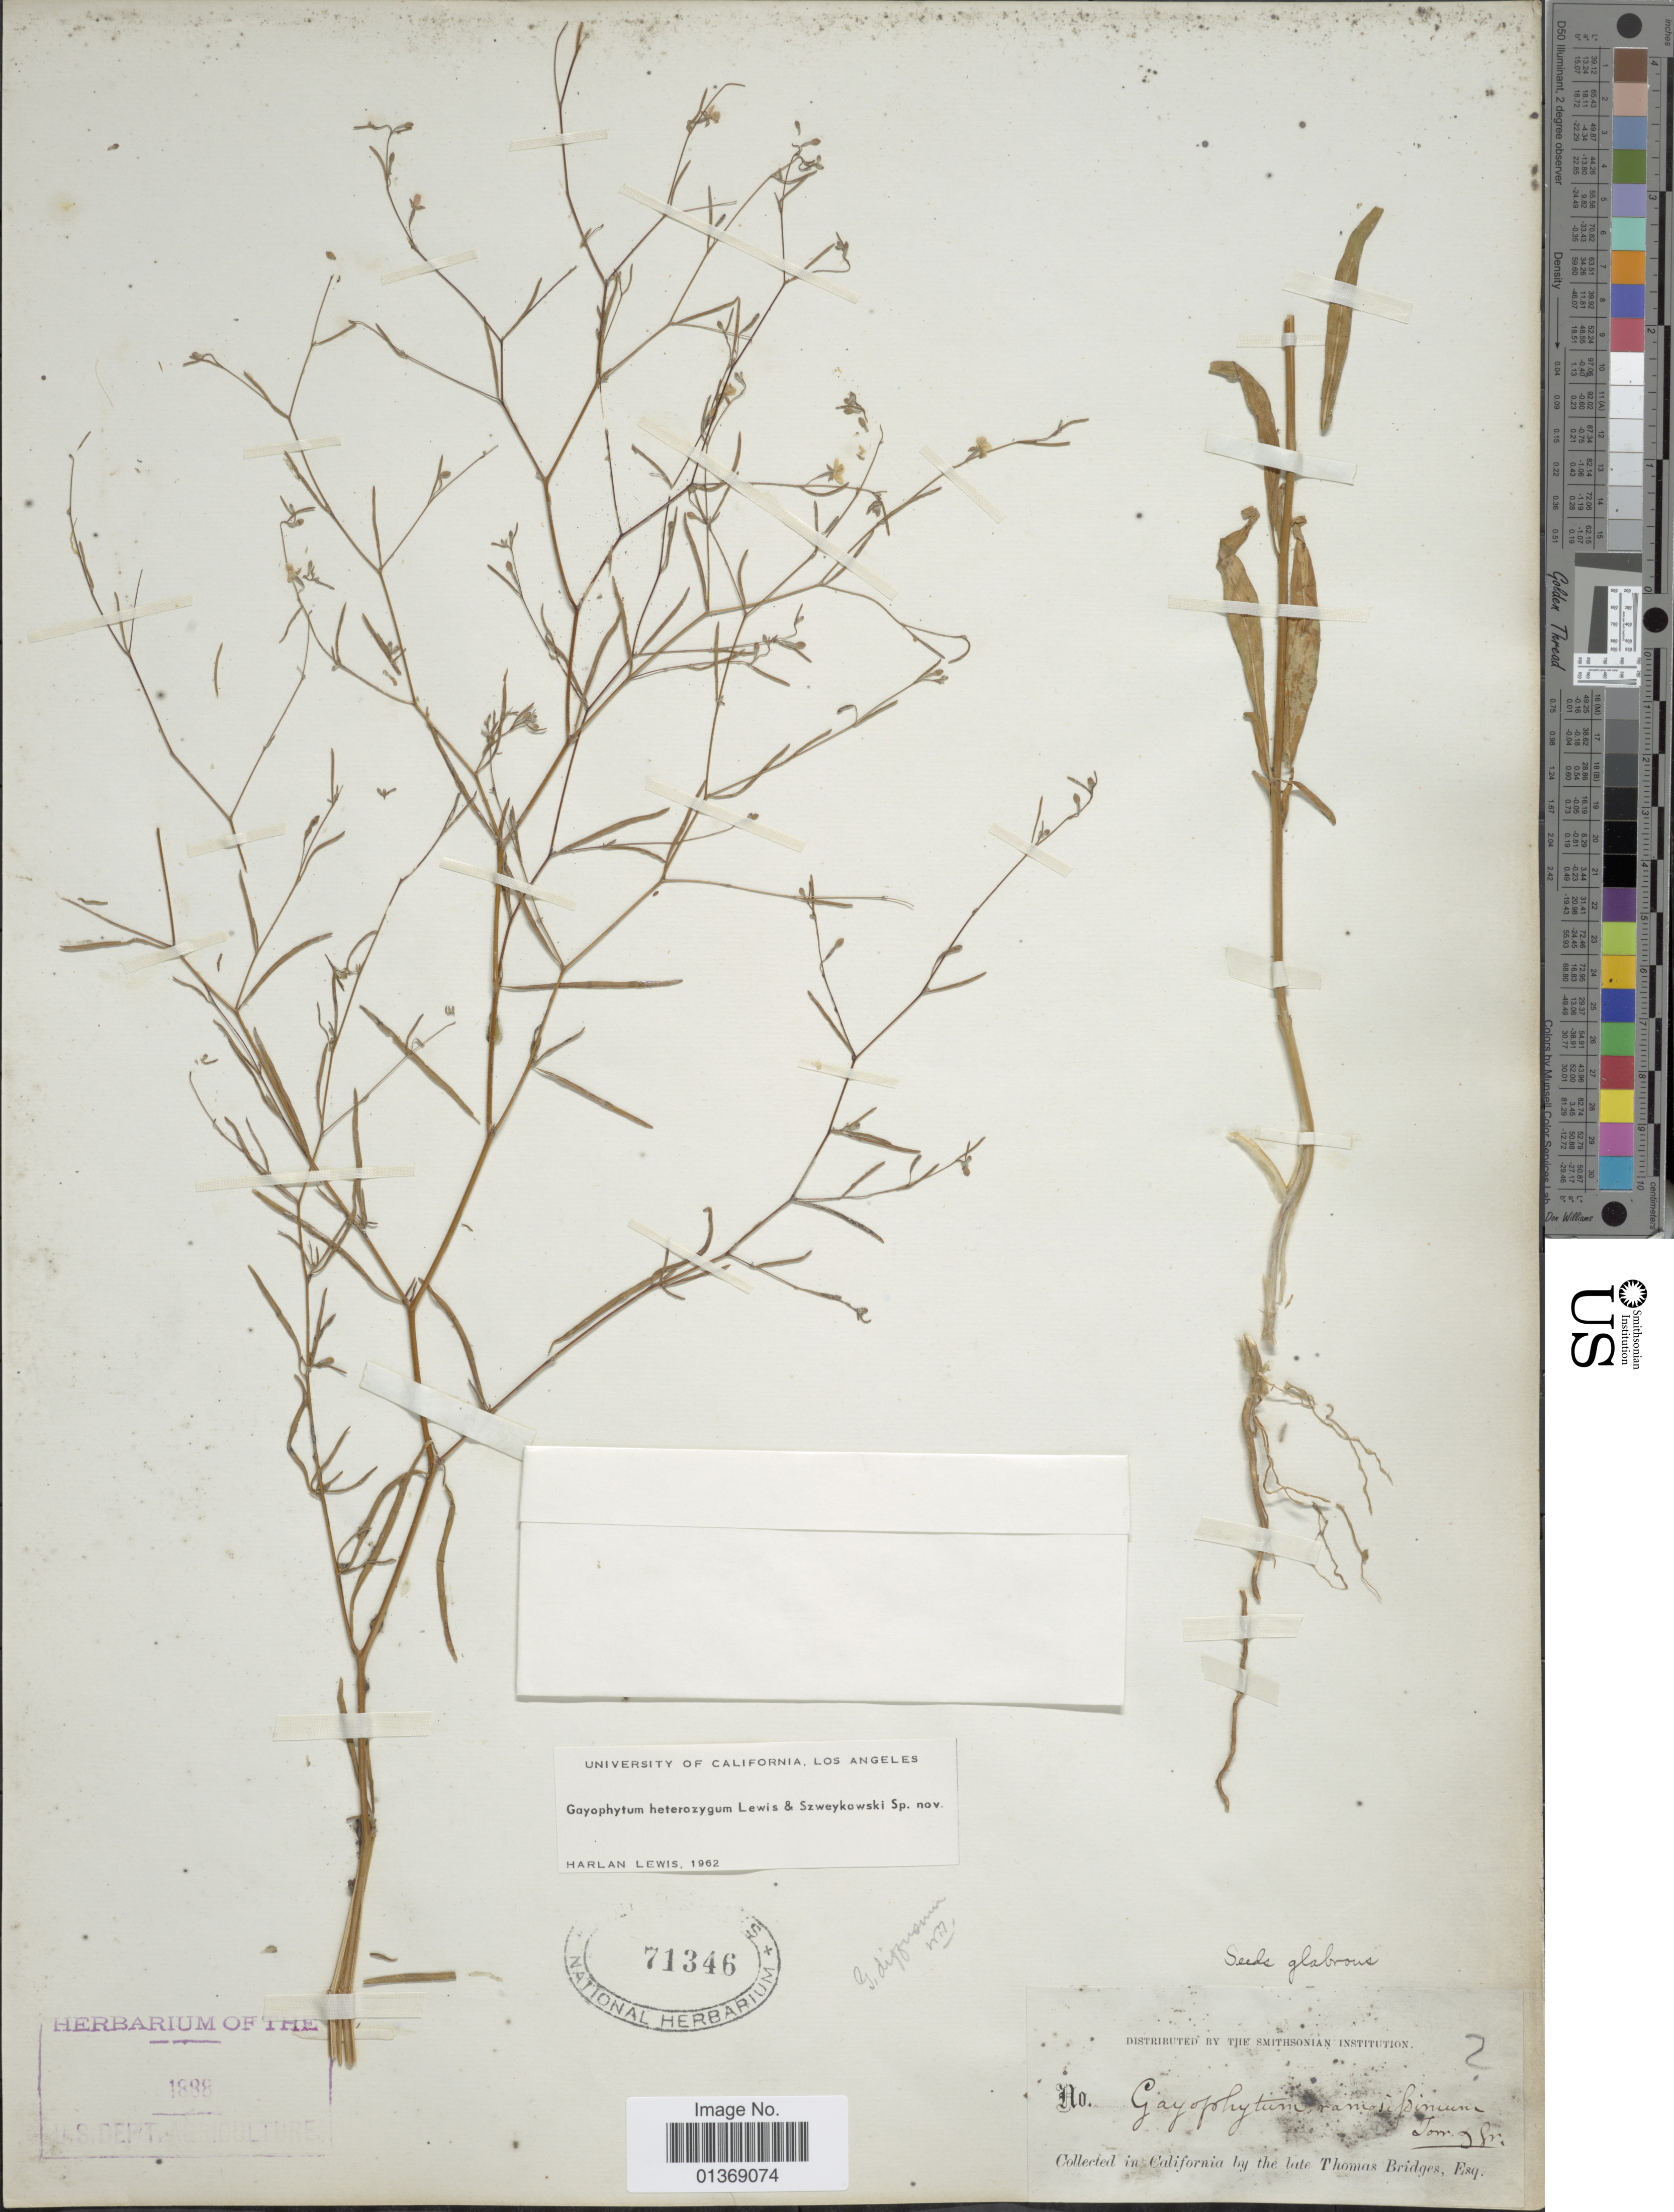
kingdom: Plantae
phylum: Tracheophyta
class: Magnoliopsida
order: Myrtales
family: Onagraceae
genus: Gayophytum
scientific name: Gayophytum heterozygum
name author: F. H. Lewis & Szweyk.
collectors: T. Bridges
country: United States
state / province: California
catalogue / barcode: US 71346